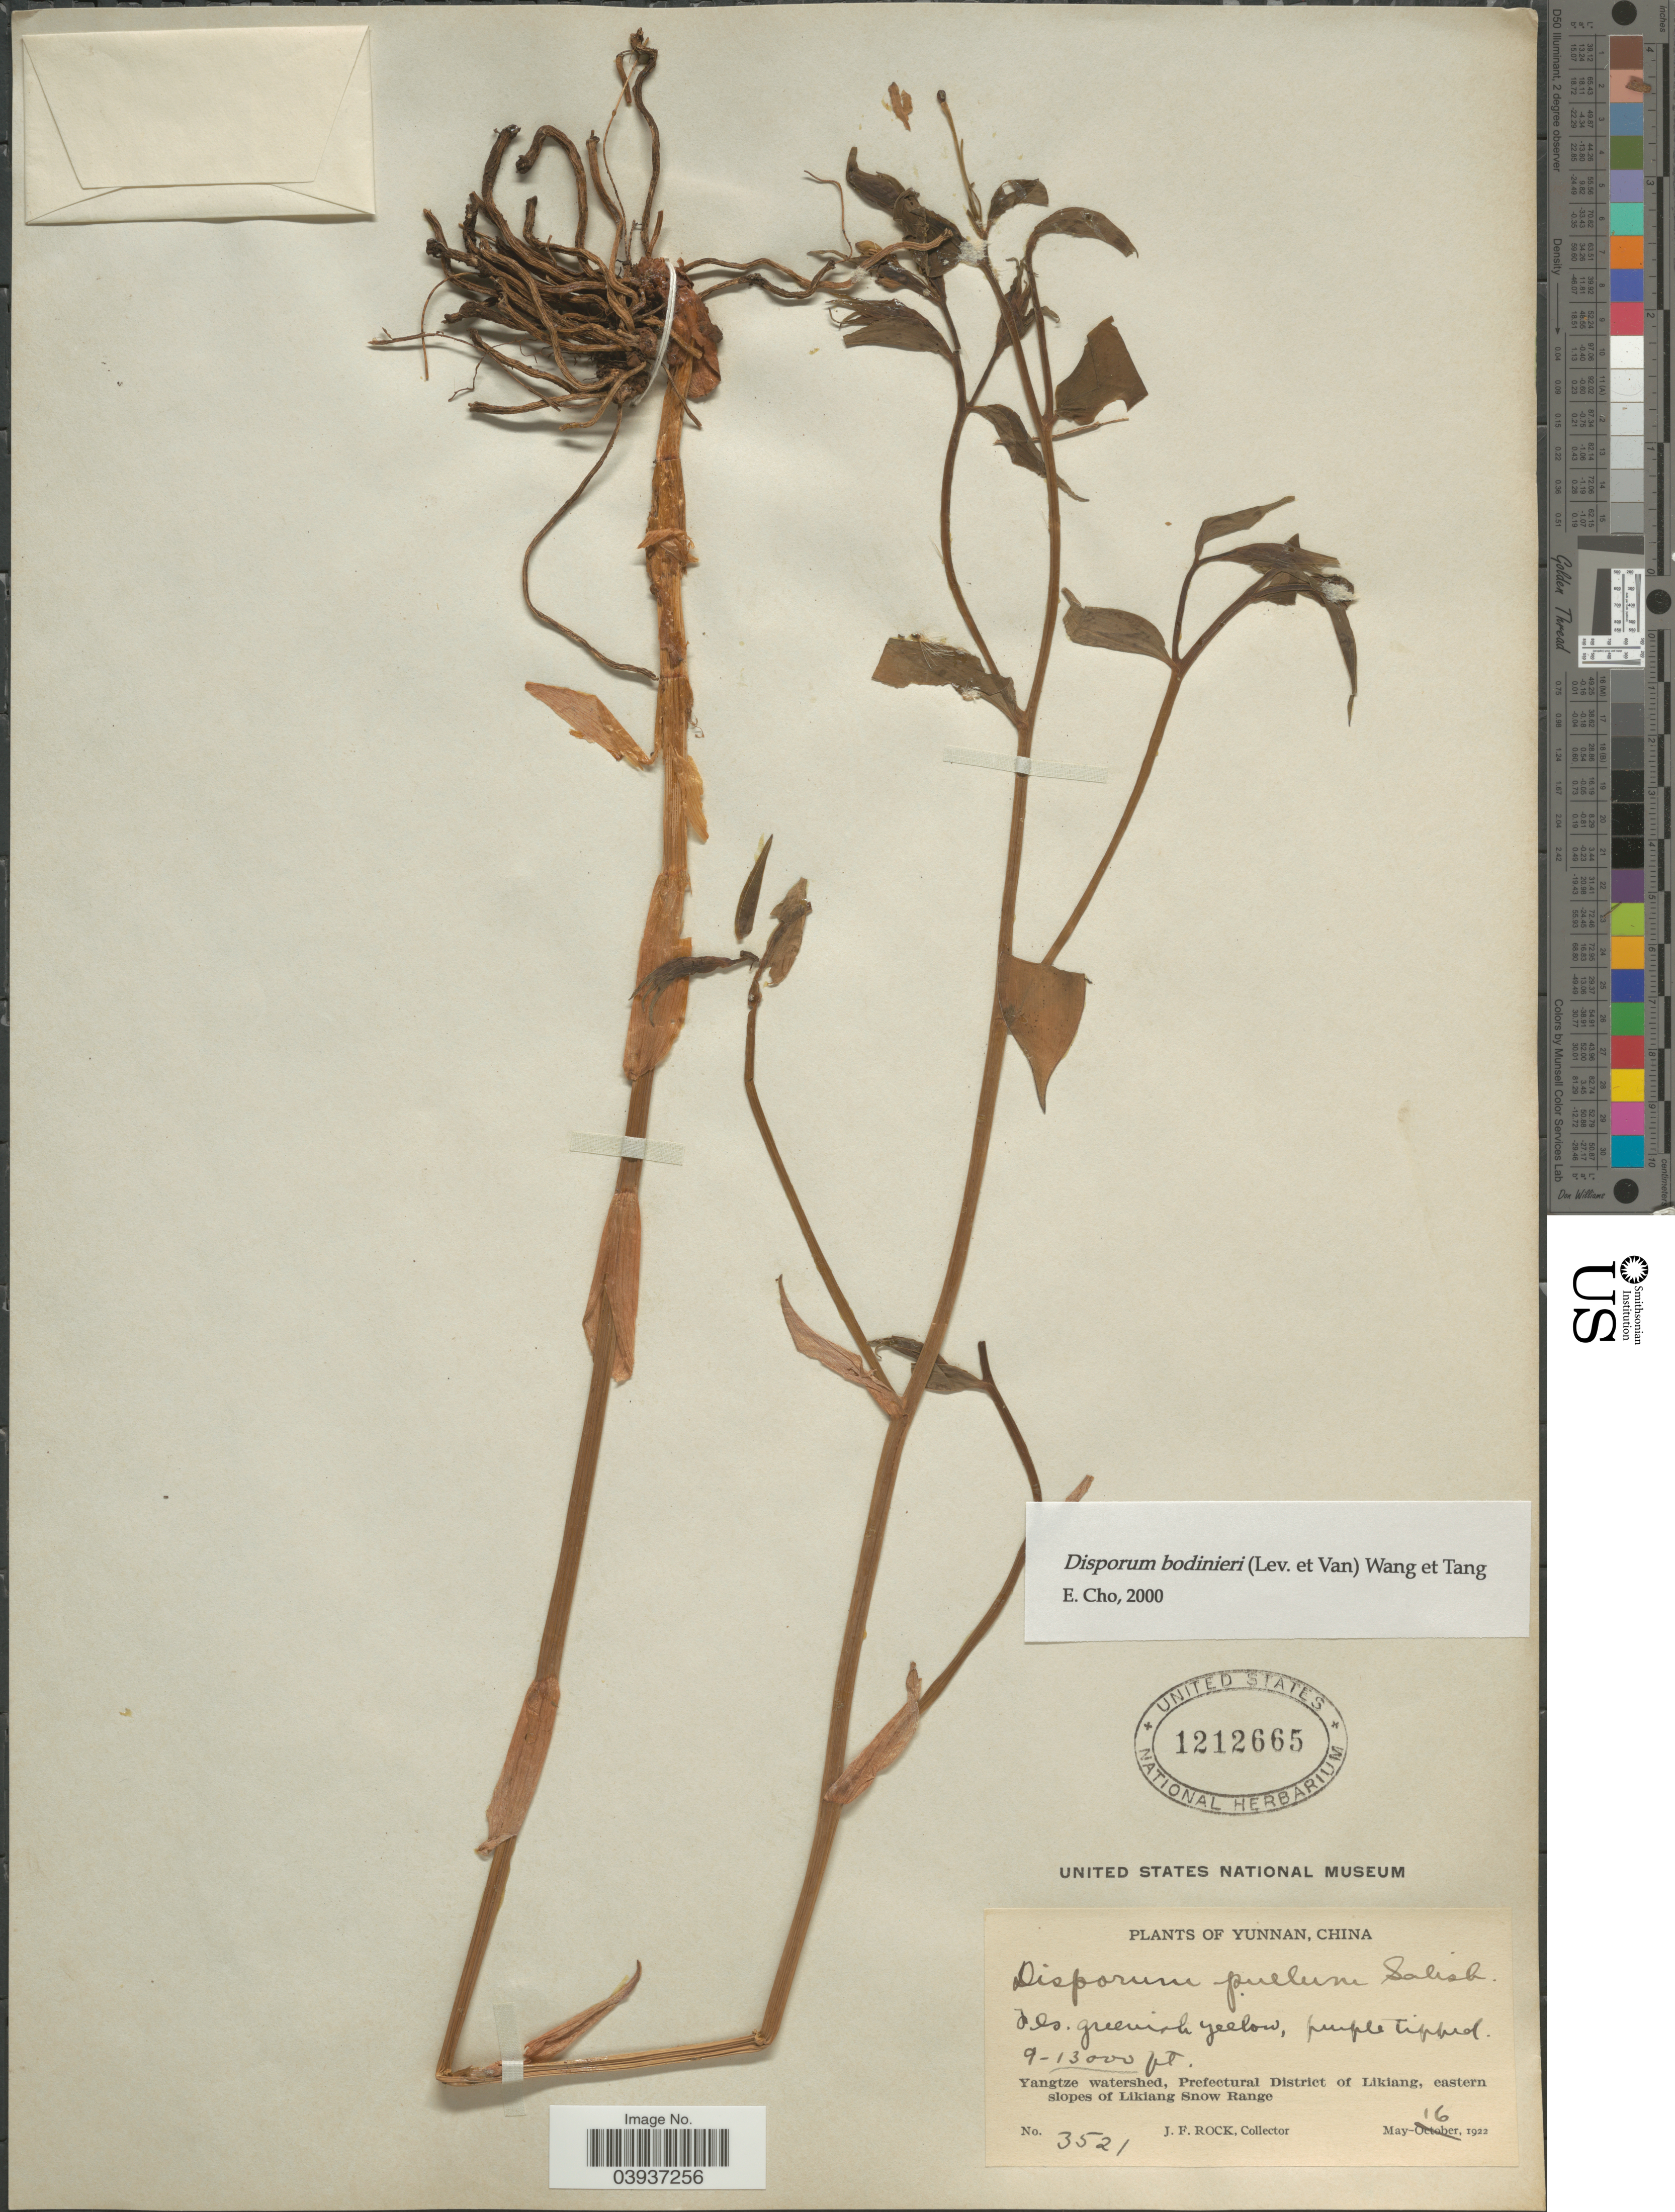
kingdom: Plantae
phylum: Tracheophyta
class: Liliopsida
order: Liliales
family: Colchicaceae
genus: Disporum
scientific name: Disporum bodinieri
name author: (H. Lév. & Vaniot) F.T. Wang & Tang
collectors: J. Rock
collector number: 3521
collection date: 1922-05-16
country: China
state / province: Yunnan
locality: Yangtze watershed, Prefectural District of Likiang, eastern slopes of Likiang Snow Range.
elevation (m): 2743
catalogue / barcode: US 1212665